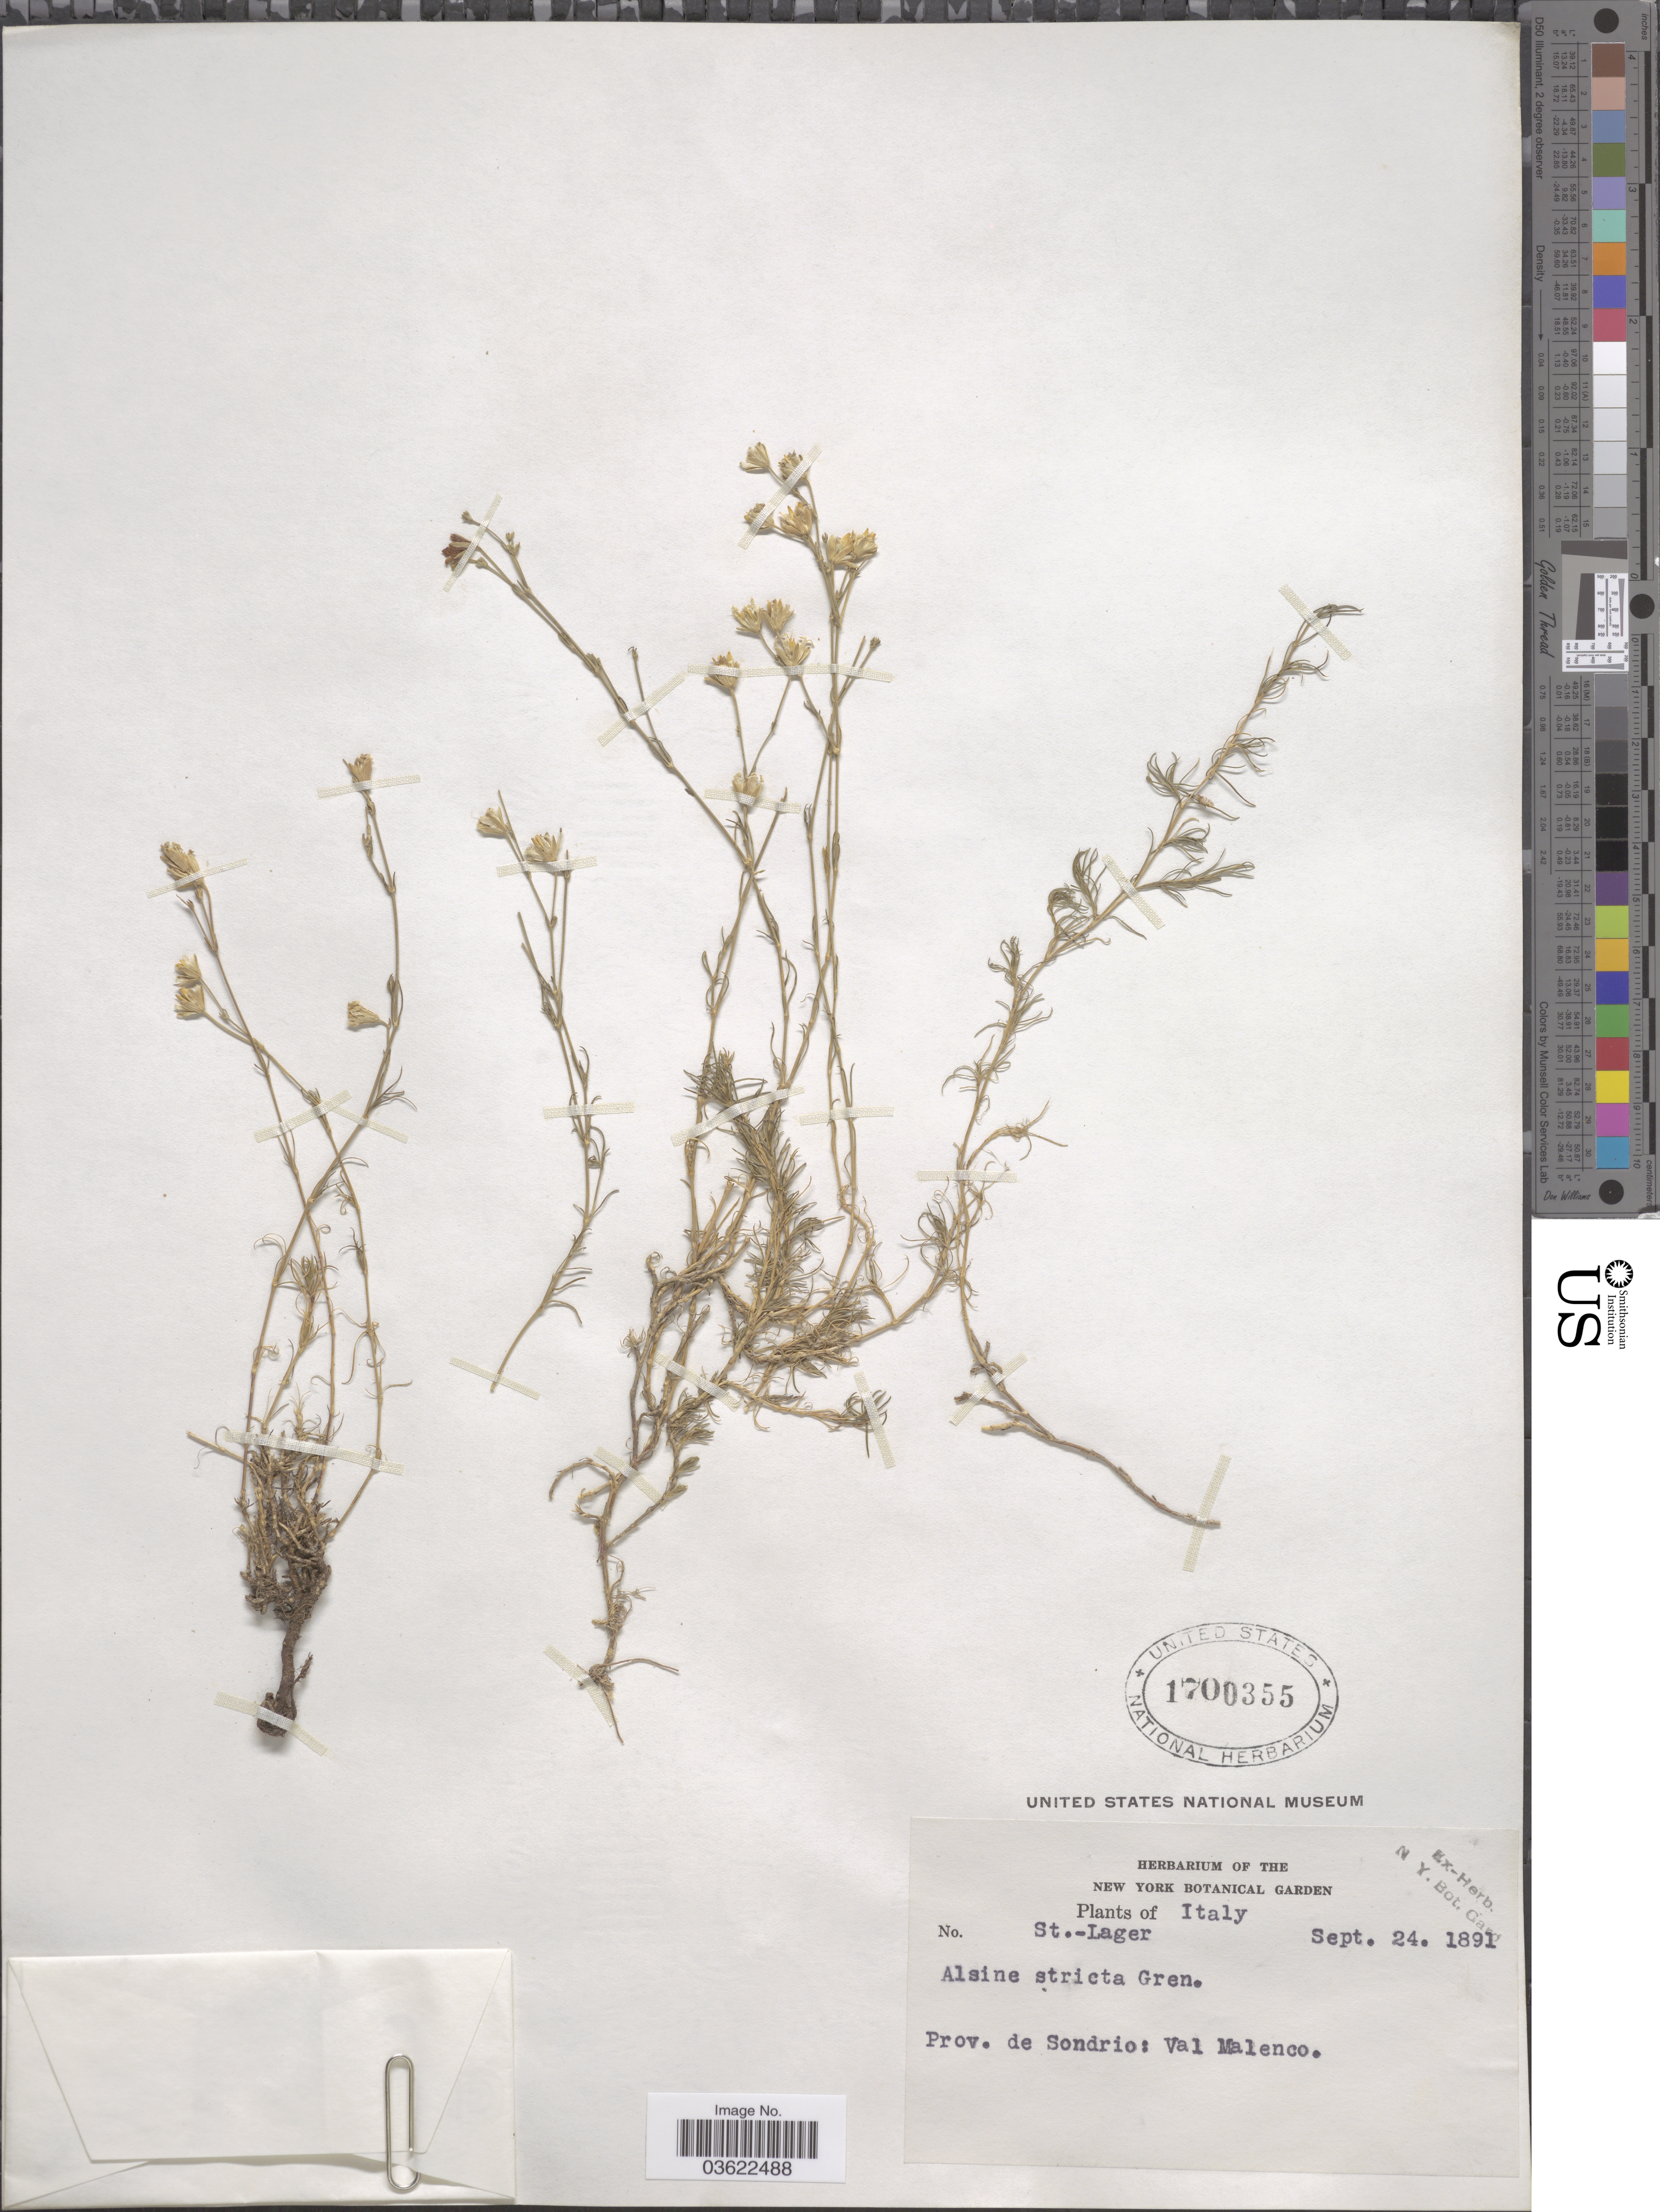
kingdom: Plantae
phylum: Tracheophyta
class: Magnoliopsida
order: Caryophyllales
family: Caryophyllaceae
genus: Arenaria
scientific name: Arenaria stricta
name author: Michx.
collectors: -. St. Lager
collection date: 1891-09-24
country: Italy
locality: Prov. de Sondrio: Val Malenco.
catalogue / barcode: US 1700355